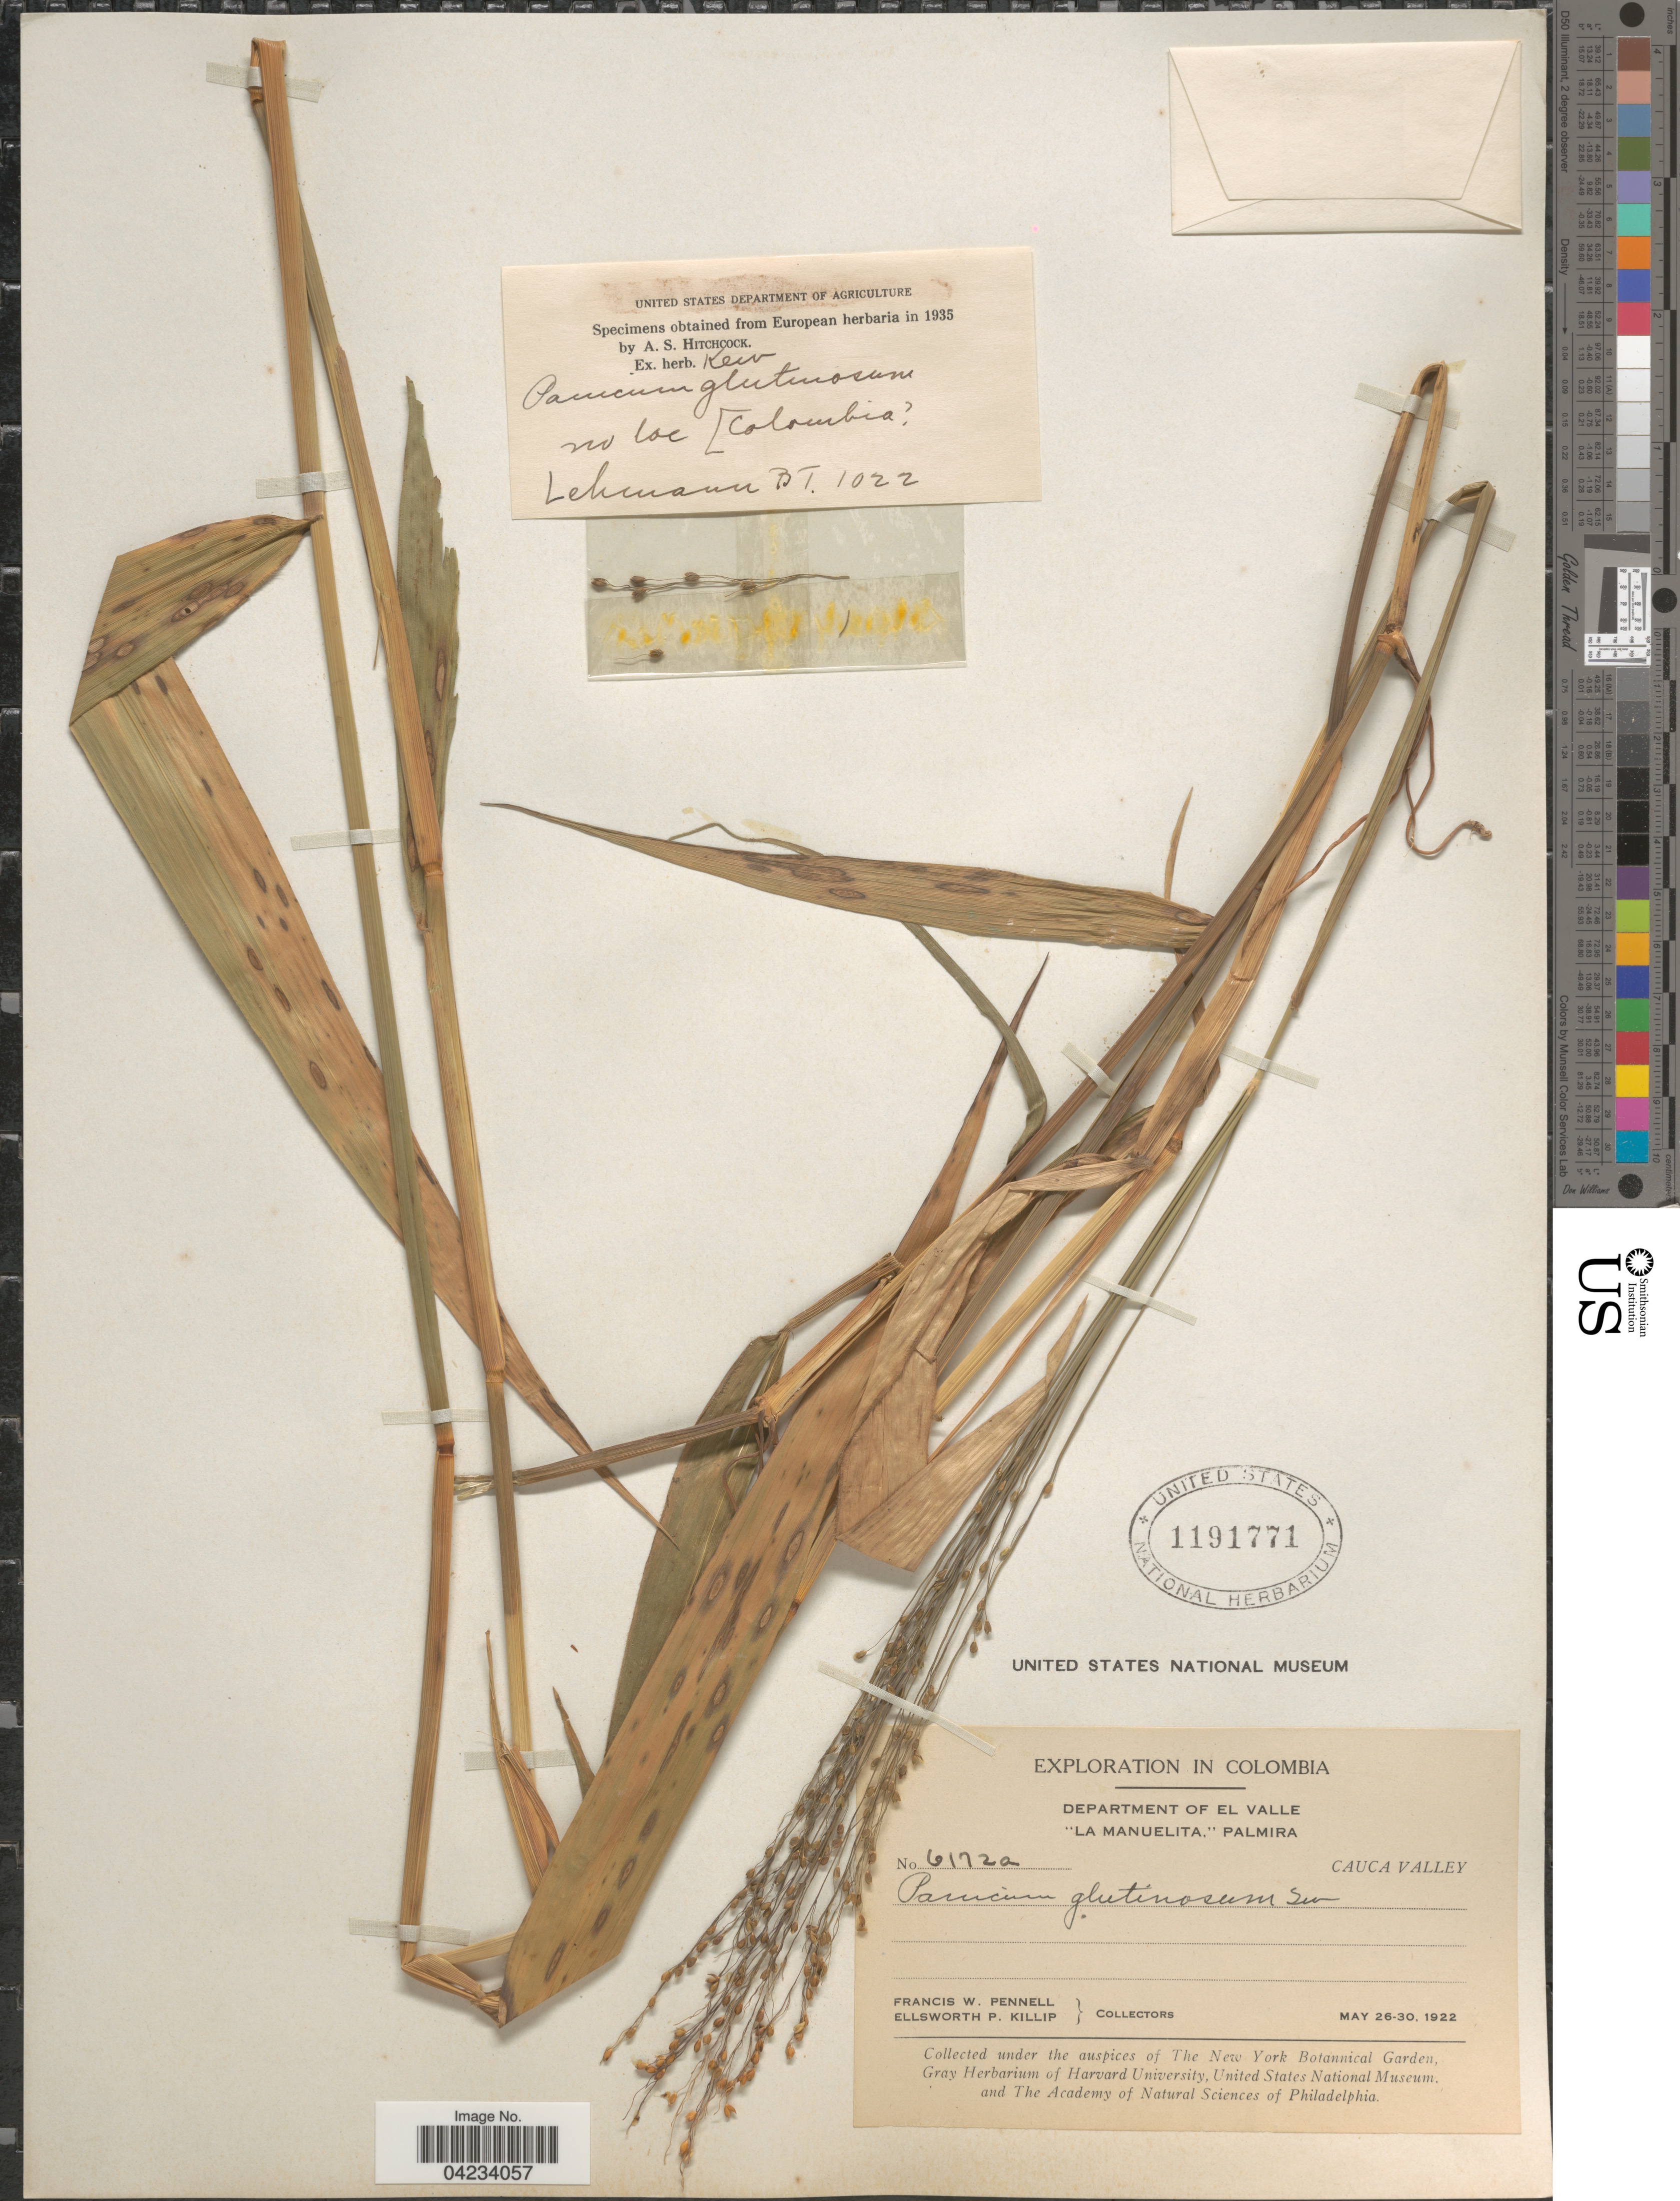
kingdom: Plantae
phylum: Tracheophyta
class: Liliopsida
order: Poales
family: Poaceae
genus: Homolepis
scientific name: Homolepis glutinosa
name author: (Sw.) Zuloaga & Soderstr.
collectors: F. W. Pennell & E. P. Killip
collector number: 6172a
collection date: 1922-05-26/1922-05-30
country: Colombia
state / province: Valle del Cauca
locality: Exploration in Colombia. Department of El Valle. "La Manuelita," Palmira. Cauca Valley.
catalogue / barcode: US 1191771